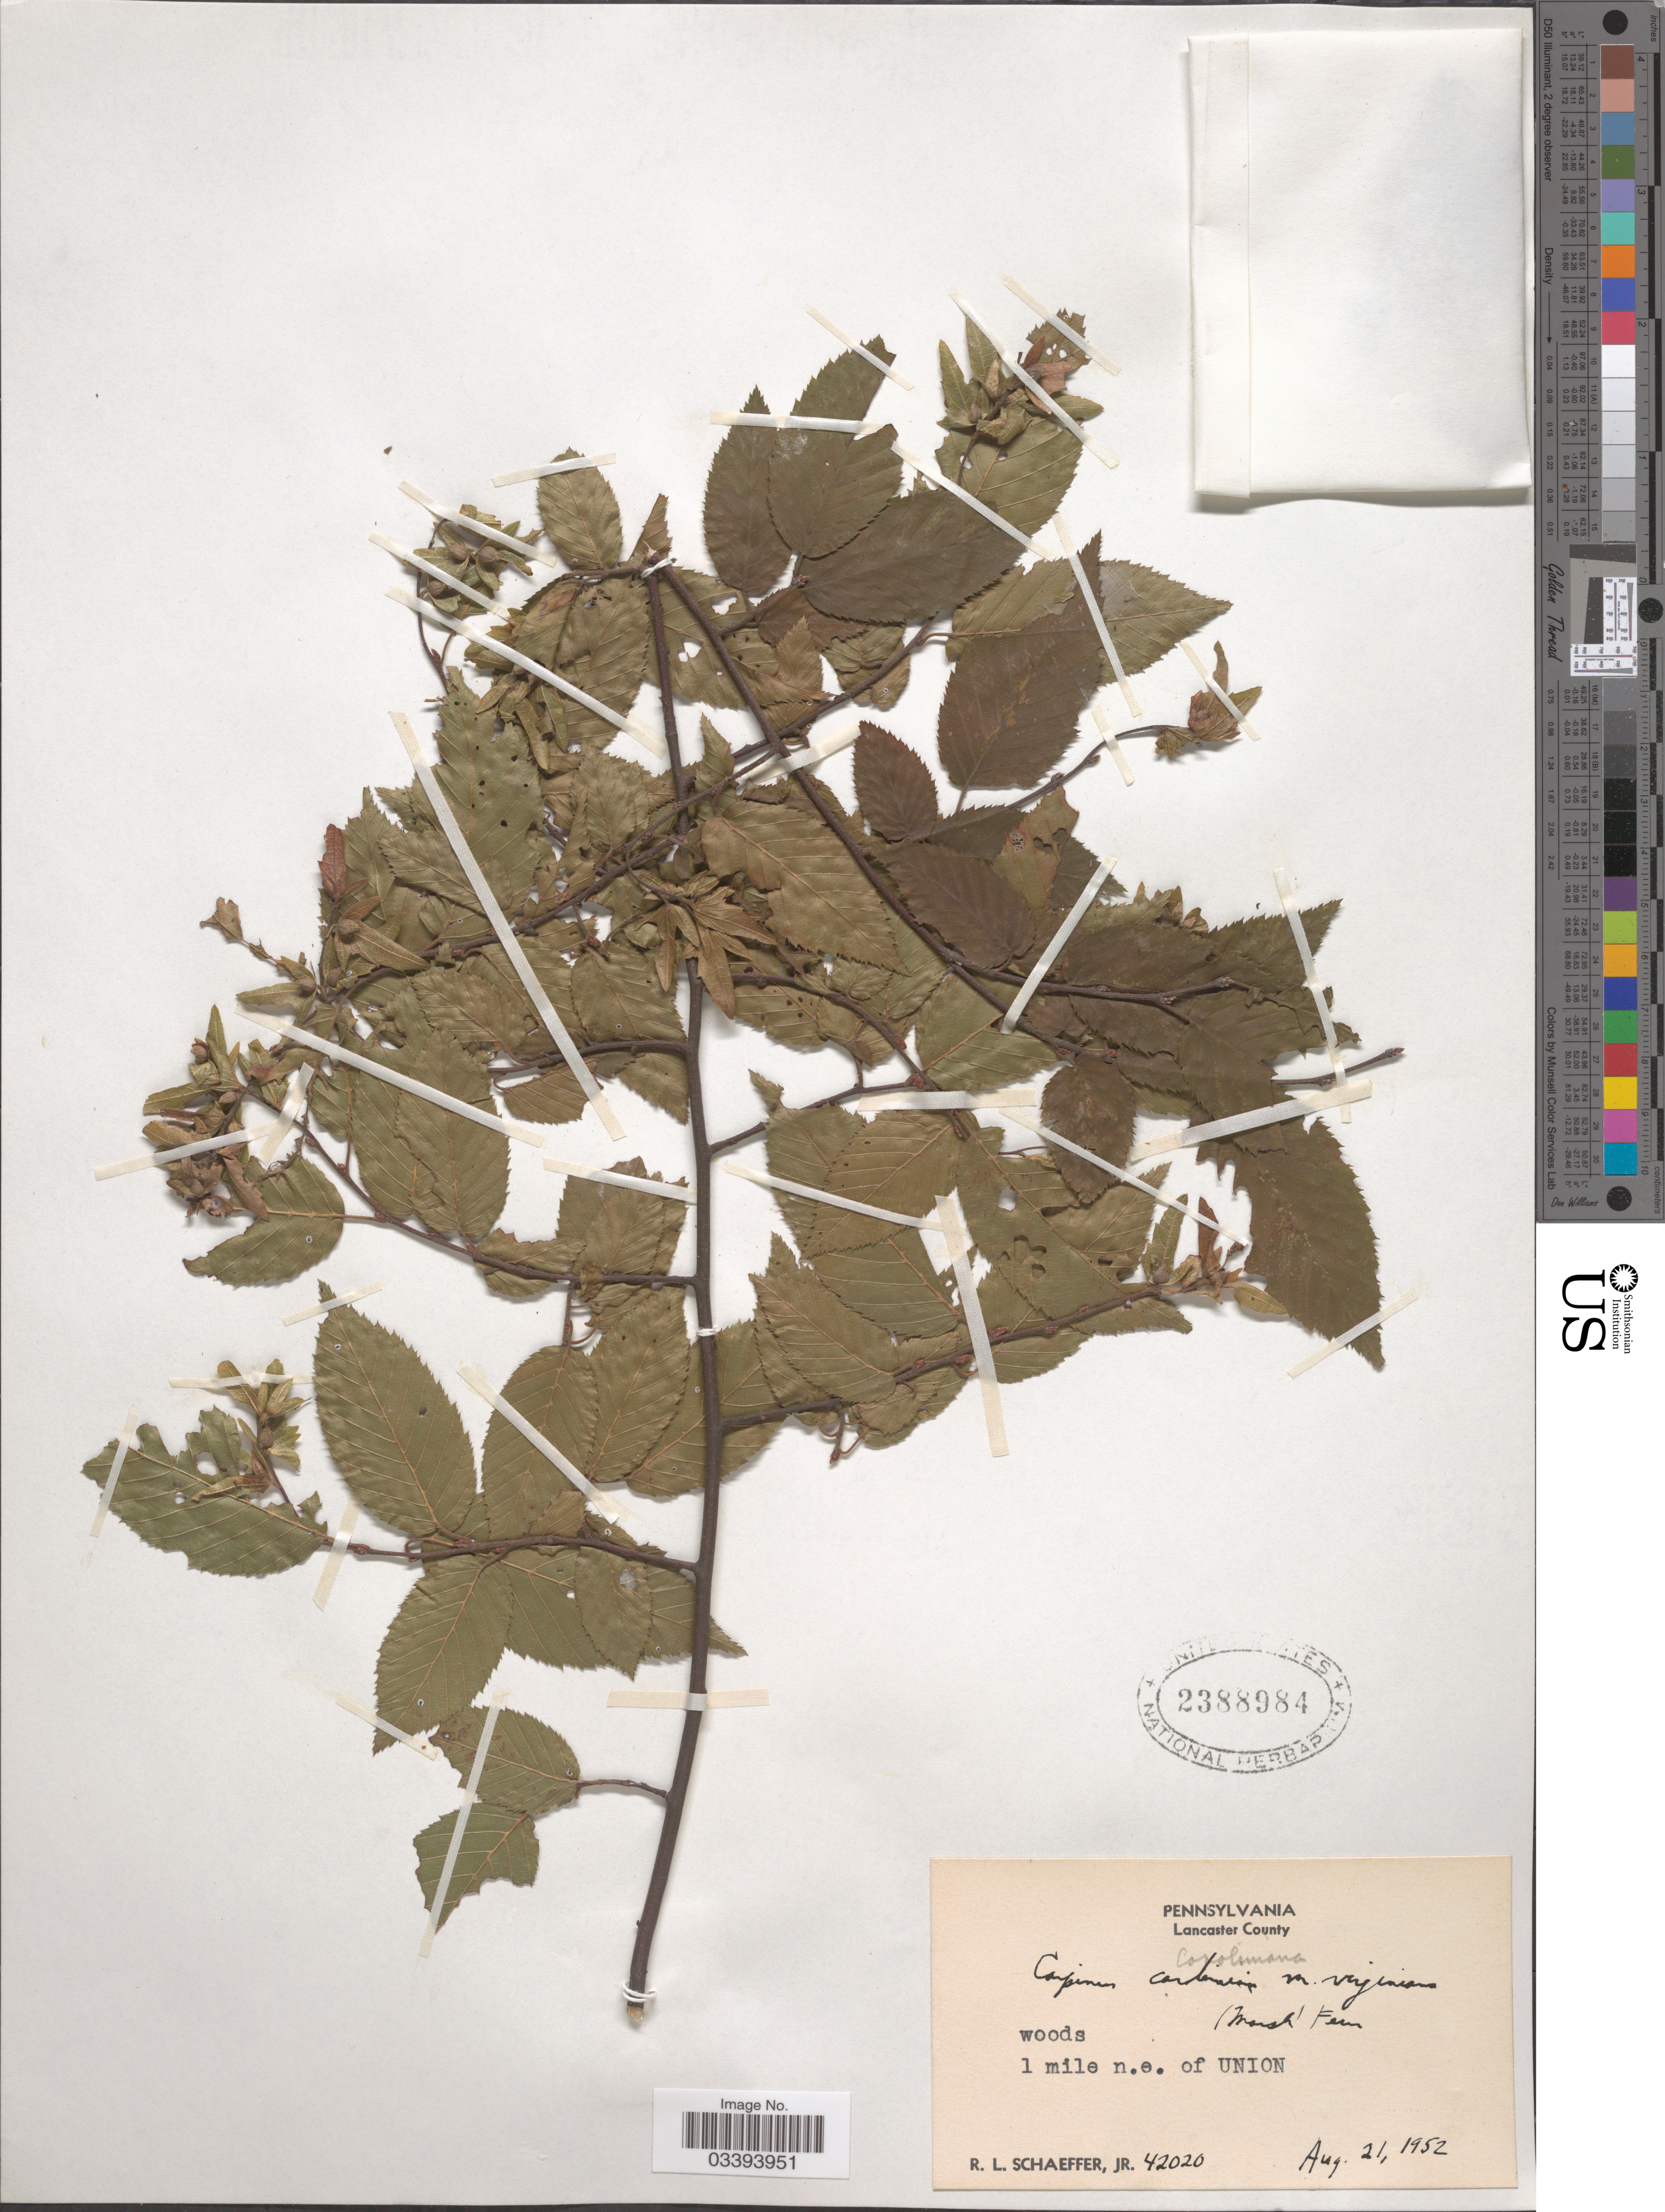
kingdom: Plantae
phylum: Tracheophyta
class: Magnoliopsida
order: Fagales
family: Betulaceae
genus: Carpinus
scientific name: Carpinus caroliniana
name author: Walter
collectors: R. L. Schaeffer Jr.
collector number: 42020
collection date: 1952-08-21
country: United States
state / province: Pennsylvania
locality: Lancaster County. 1 mile n.e. of Union.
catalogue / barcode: US 2388984